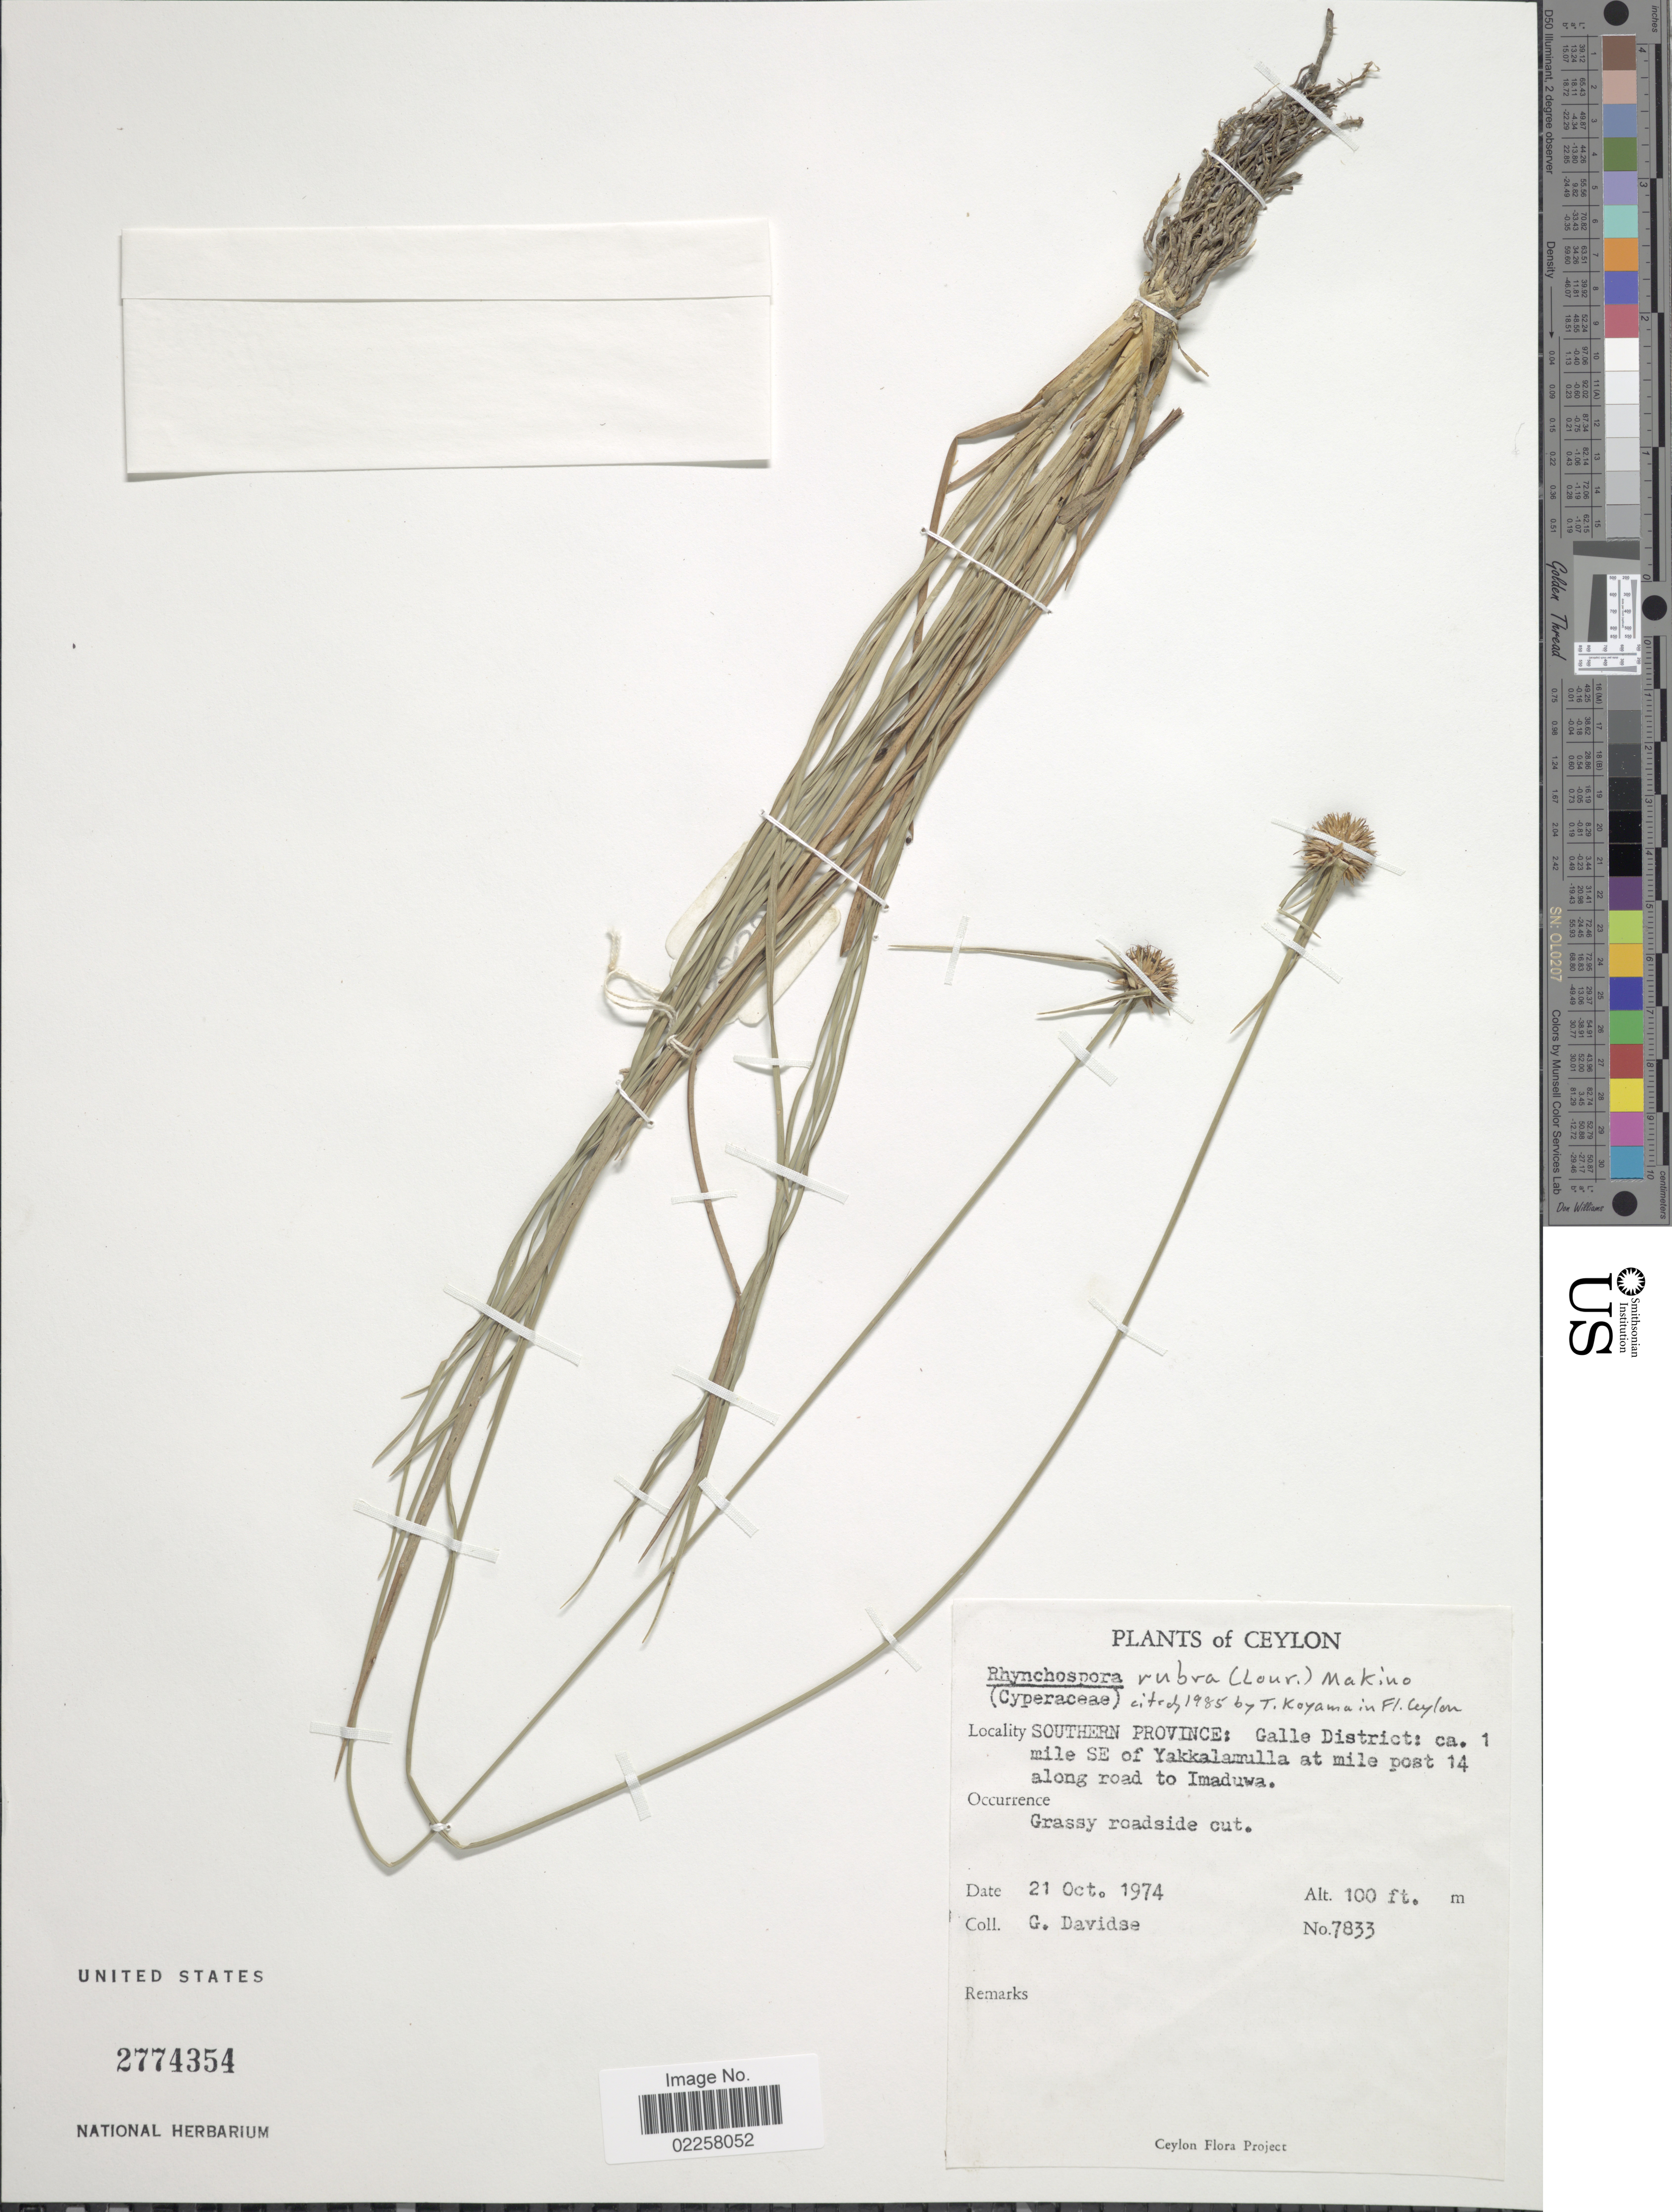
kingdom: Plantae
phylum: Tracheophyta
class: Liliopsida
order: Poales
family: Cyperaceae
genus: Rhynchospora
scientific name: Rhynchospora rubra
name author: (Lour.) Makino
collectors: G. Davidse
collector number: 7833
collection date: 1974-10-21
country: Sri Lanka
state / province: Southern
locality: Ceylon. Southern Province: Galle District: ca. 1 mile SE of Yakkalamulla at mile post 14 along road to Imaduwa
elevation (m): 30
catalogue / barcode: US 2774354